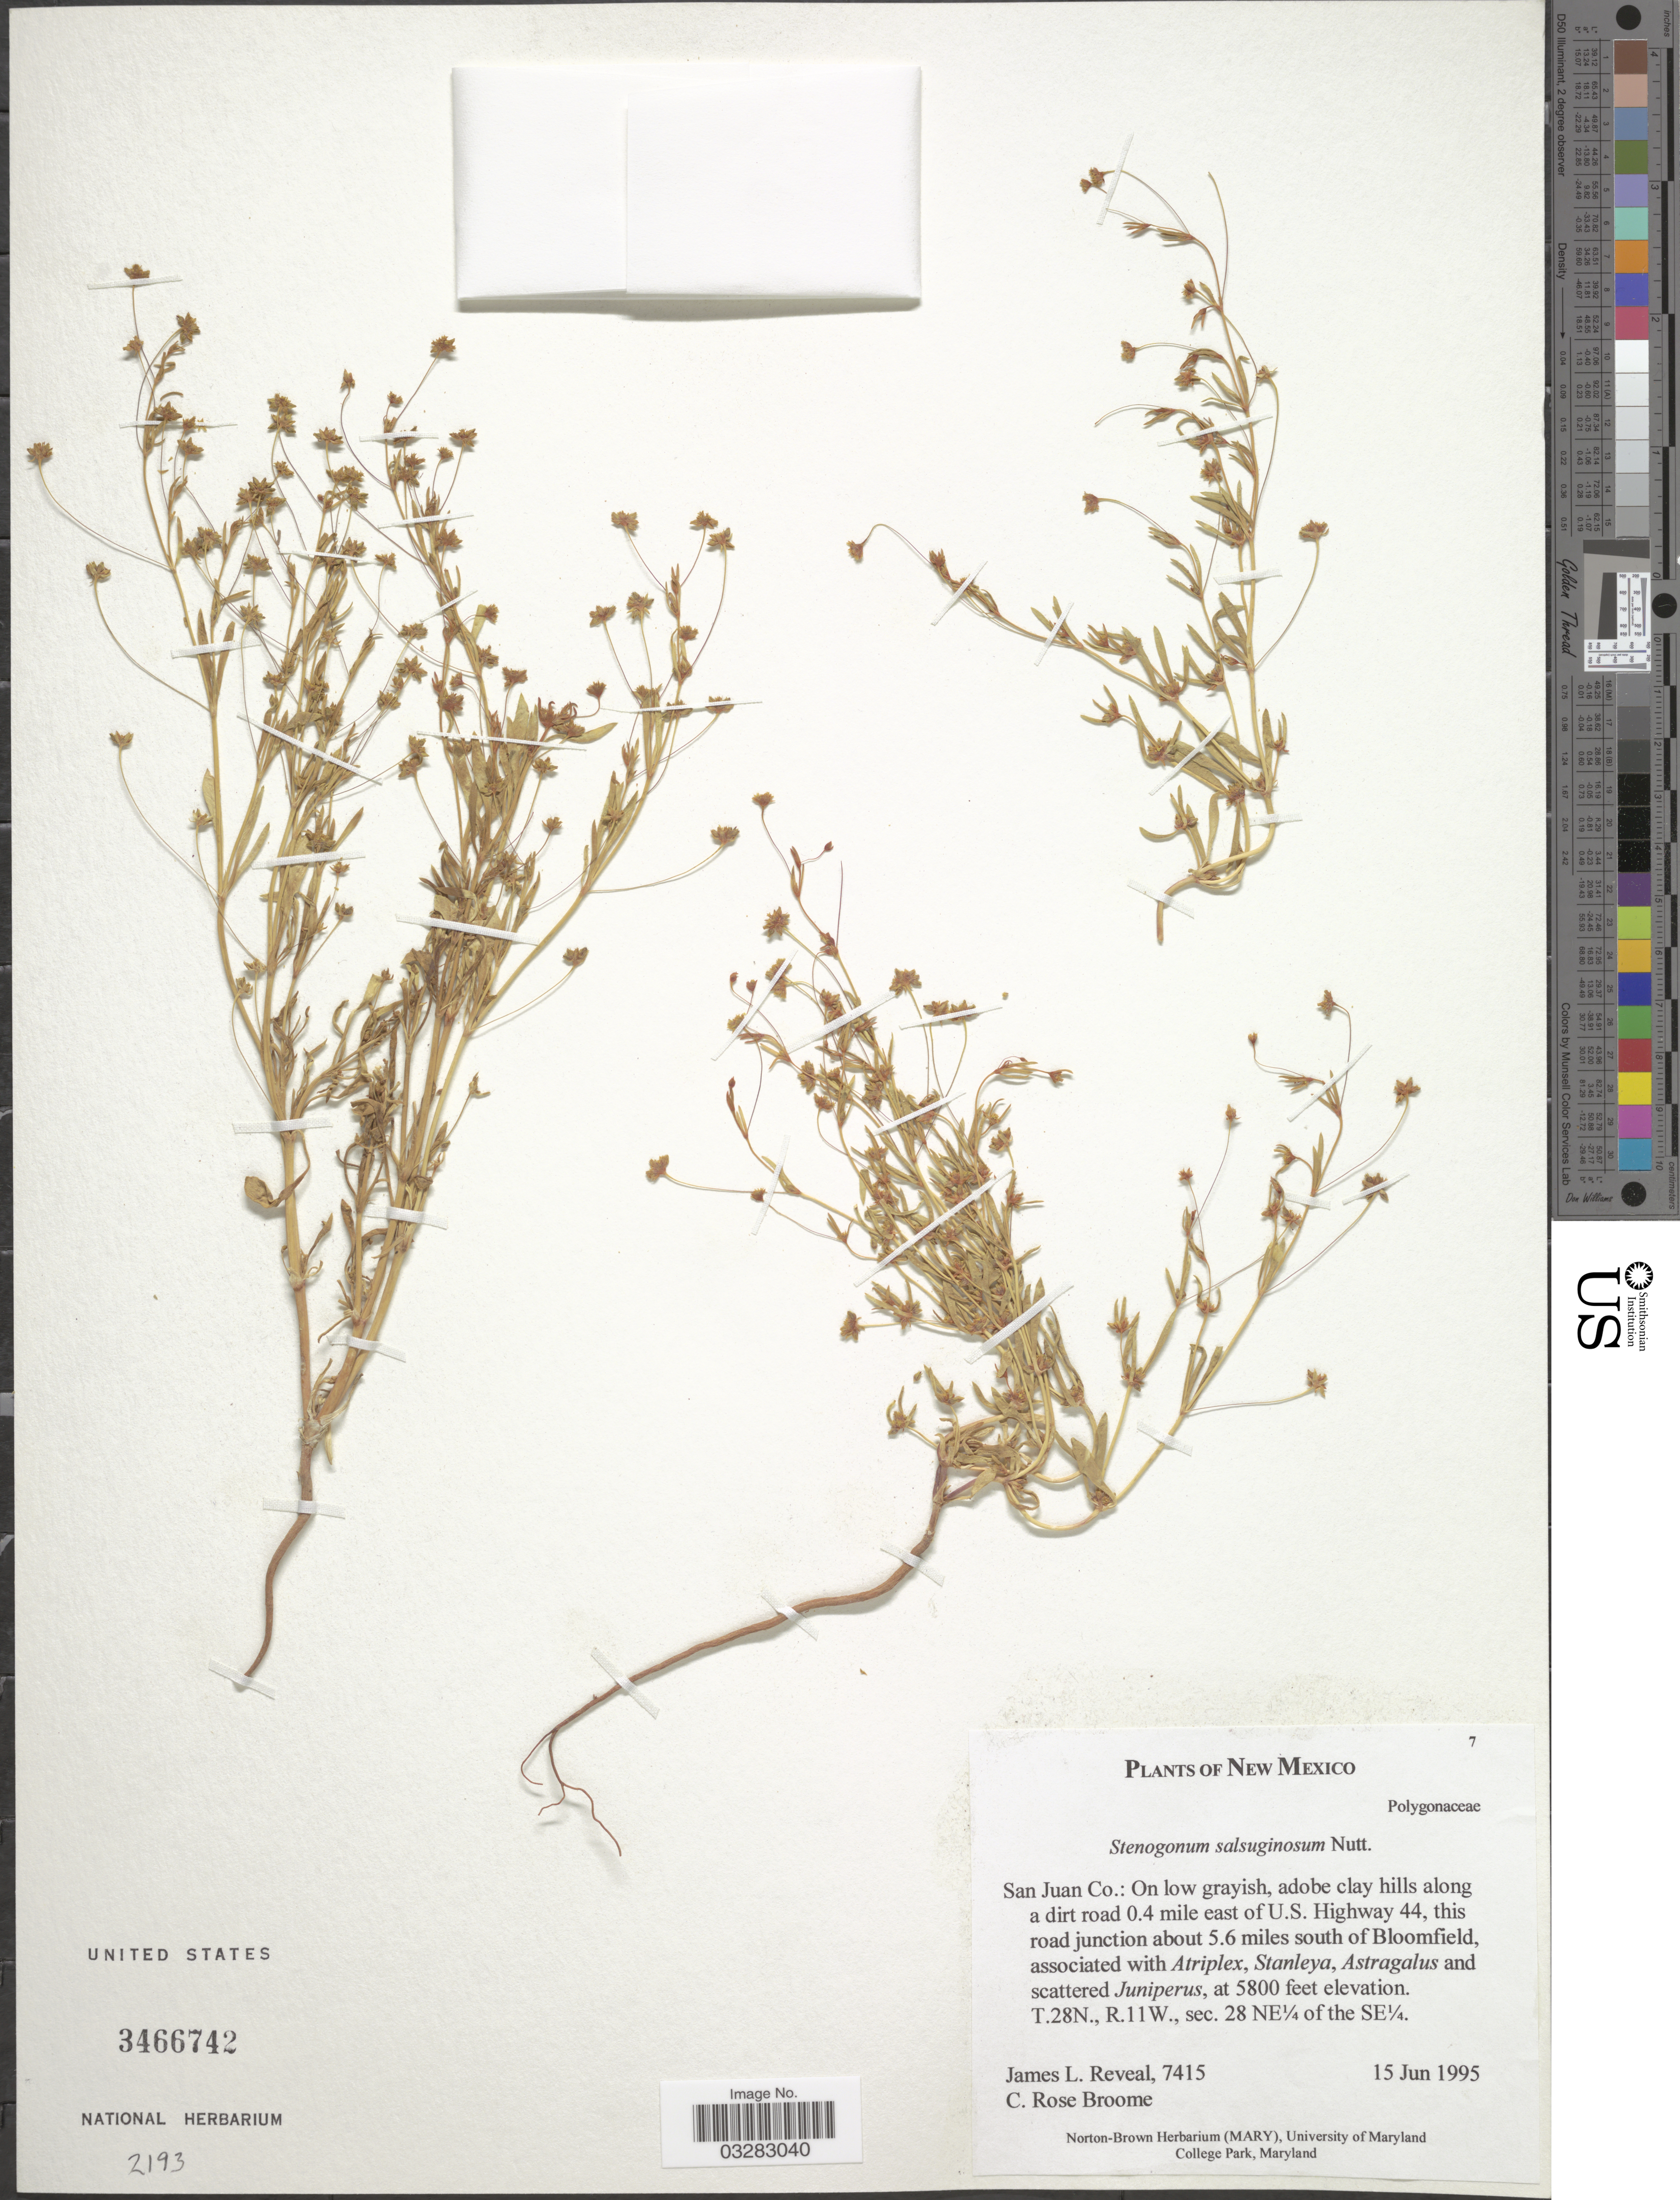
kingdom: Plantae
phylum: Tracheophyta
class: Magnoliopsida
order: Caryophyllales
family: Polygonaceae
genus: Stenogonum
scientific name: Stenogonum salsuginosum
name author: Nutt.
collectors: J. L. Reveal & C. R. Broome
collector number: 7415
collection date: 1995-06-15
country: United States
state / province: New Mexico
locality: San Juan Co.: On low grayish, adobe clay hills along a dirt road 0.4 mile east of U.S. Highway 44, this road junction about 5.6 miles south of Bloomfield. T.28N., R.11W., sec. 28 NE¼ of the SE¼.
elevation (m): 1768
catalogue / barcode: US 3466742